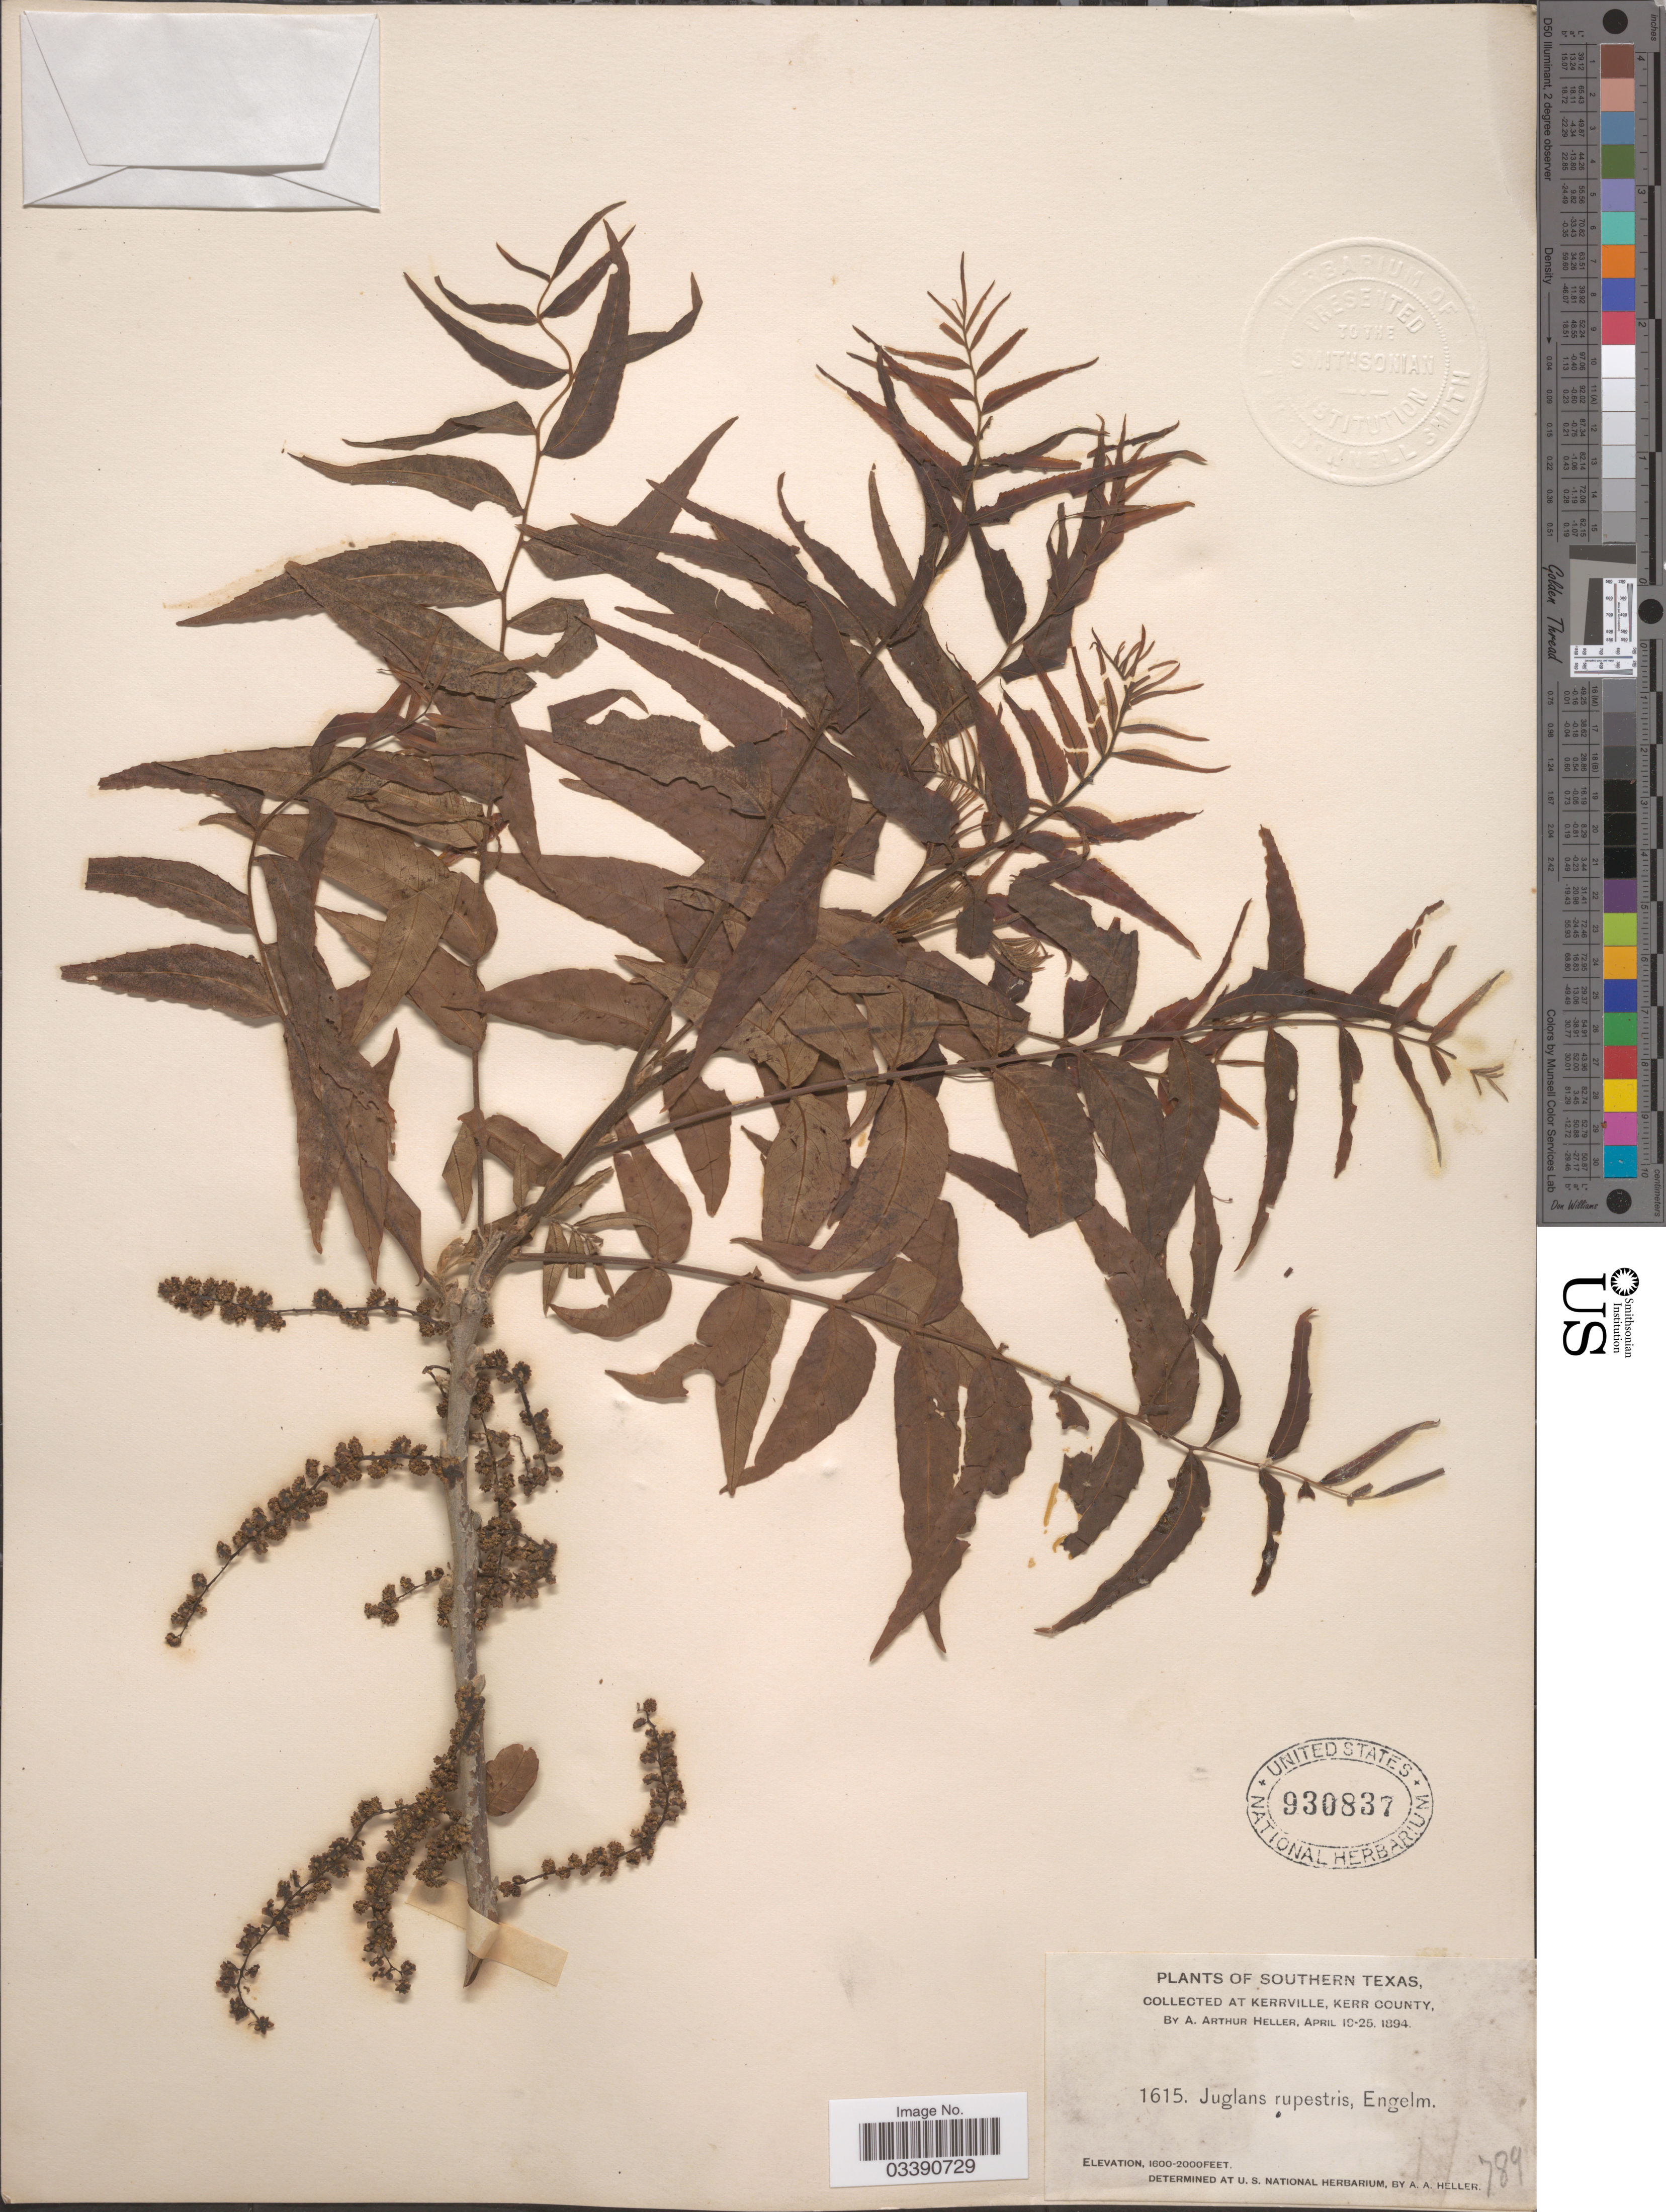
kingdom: Plantae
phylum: Tracheophyta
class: Magnoliopsida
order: Fagales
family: Juglandaceae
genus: Juglans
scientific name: Juglans microcarpa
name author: Berland. in Berland. & Chovell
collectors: A. A. Heller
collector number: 1615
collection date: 1894-04-19/1894-04-25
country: United States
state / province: Texas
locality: Southern Texas. At Kerrville, Kerr County.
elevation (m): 488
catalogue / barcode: US 930837